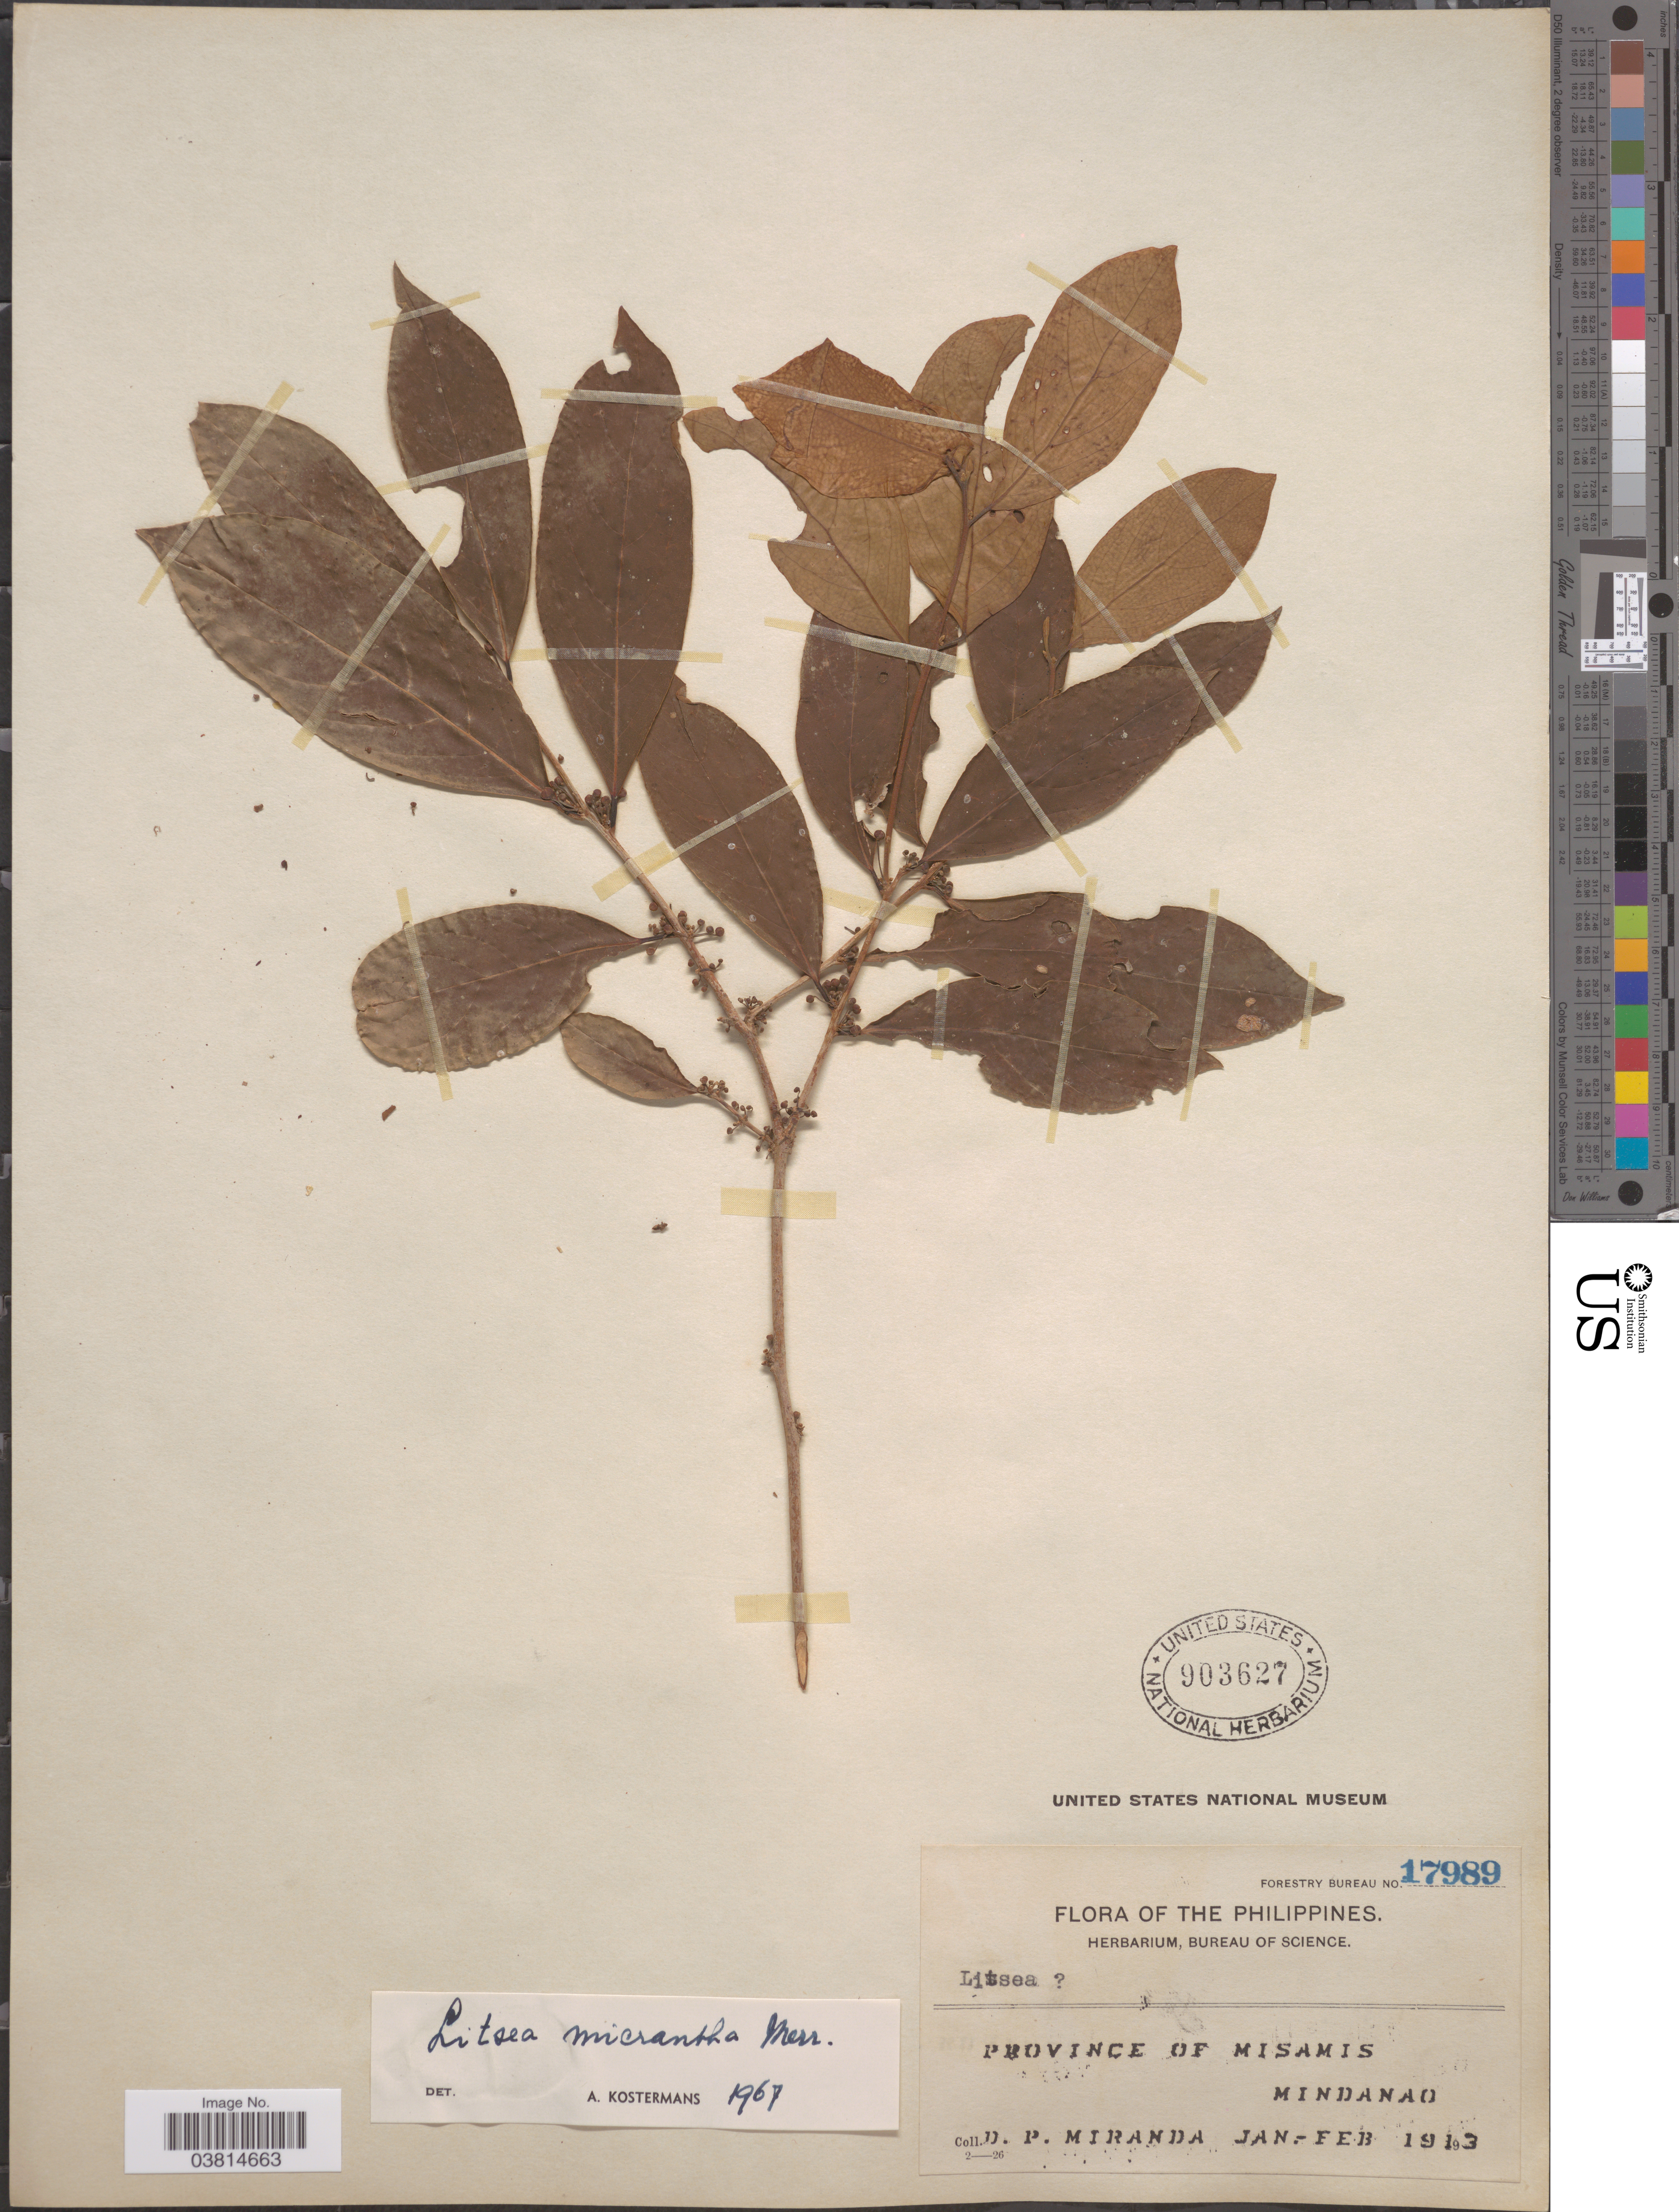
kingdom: Plantae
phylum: Tracheophyta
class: Magnoliopsida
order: Laurales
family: Lauraceae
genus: Litsea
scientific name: Litsea micrantha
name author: Merr.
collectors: D. P. Miranda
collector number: Forestry Bureau 17989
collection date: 1913-01/1913-02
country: Philippines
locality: Province of Misamis. Mindanao.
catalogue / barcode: US 903627